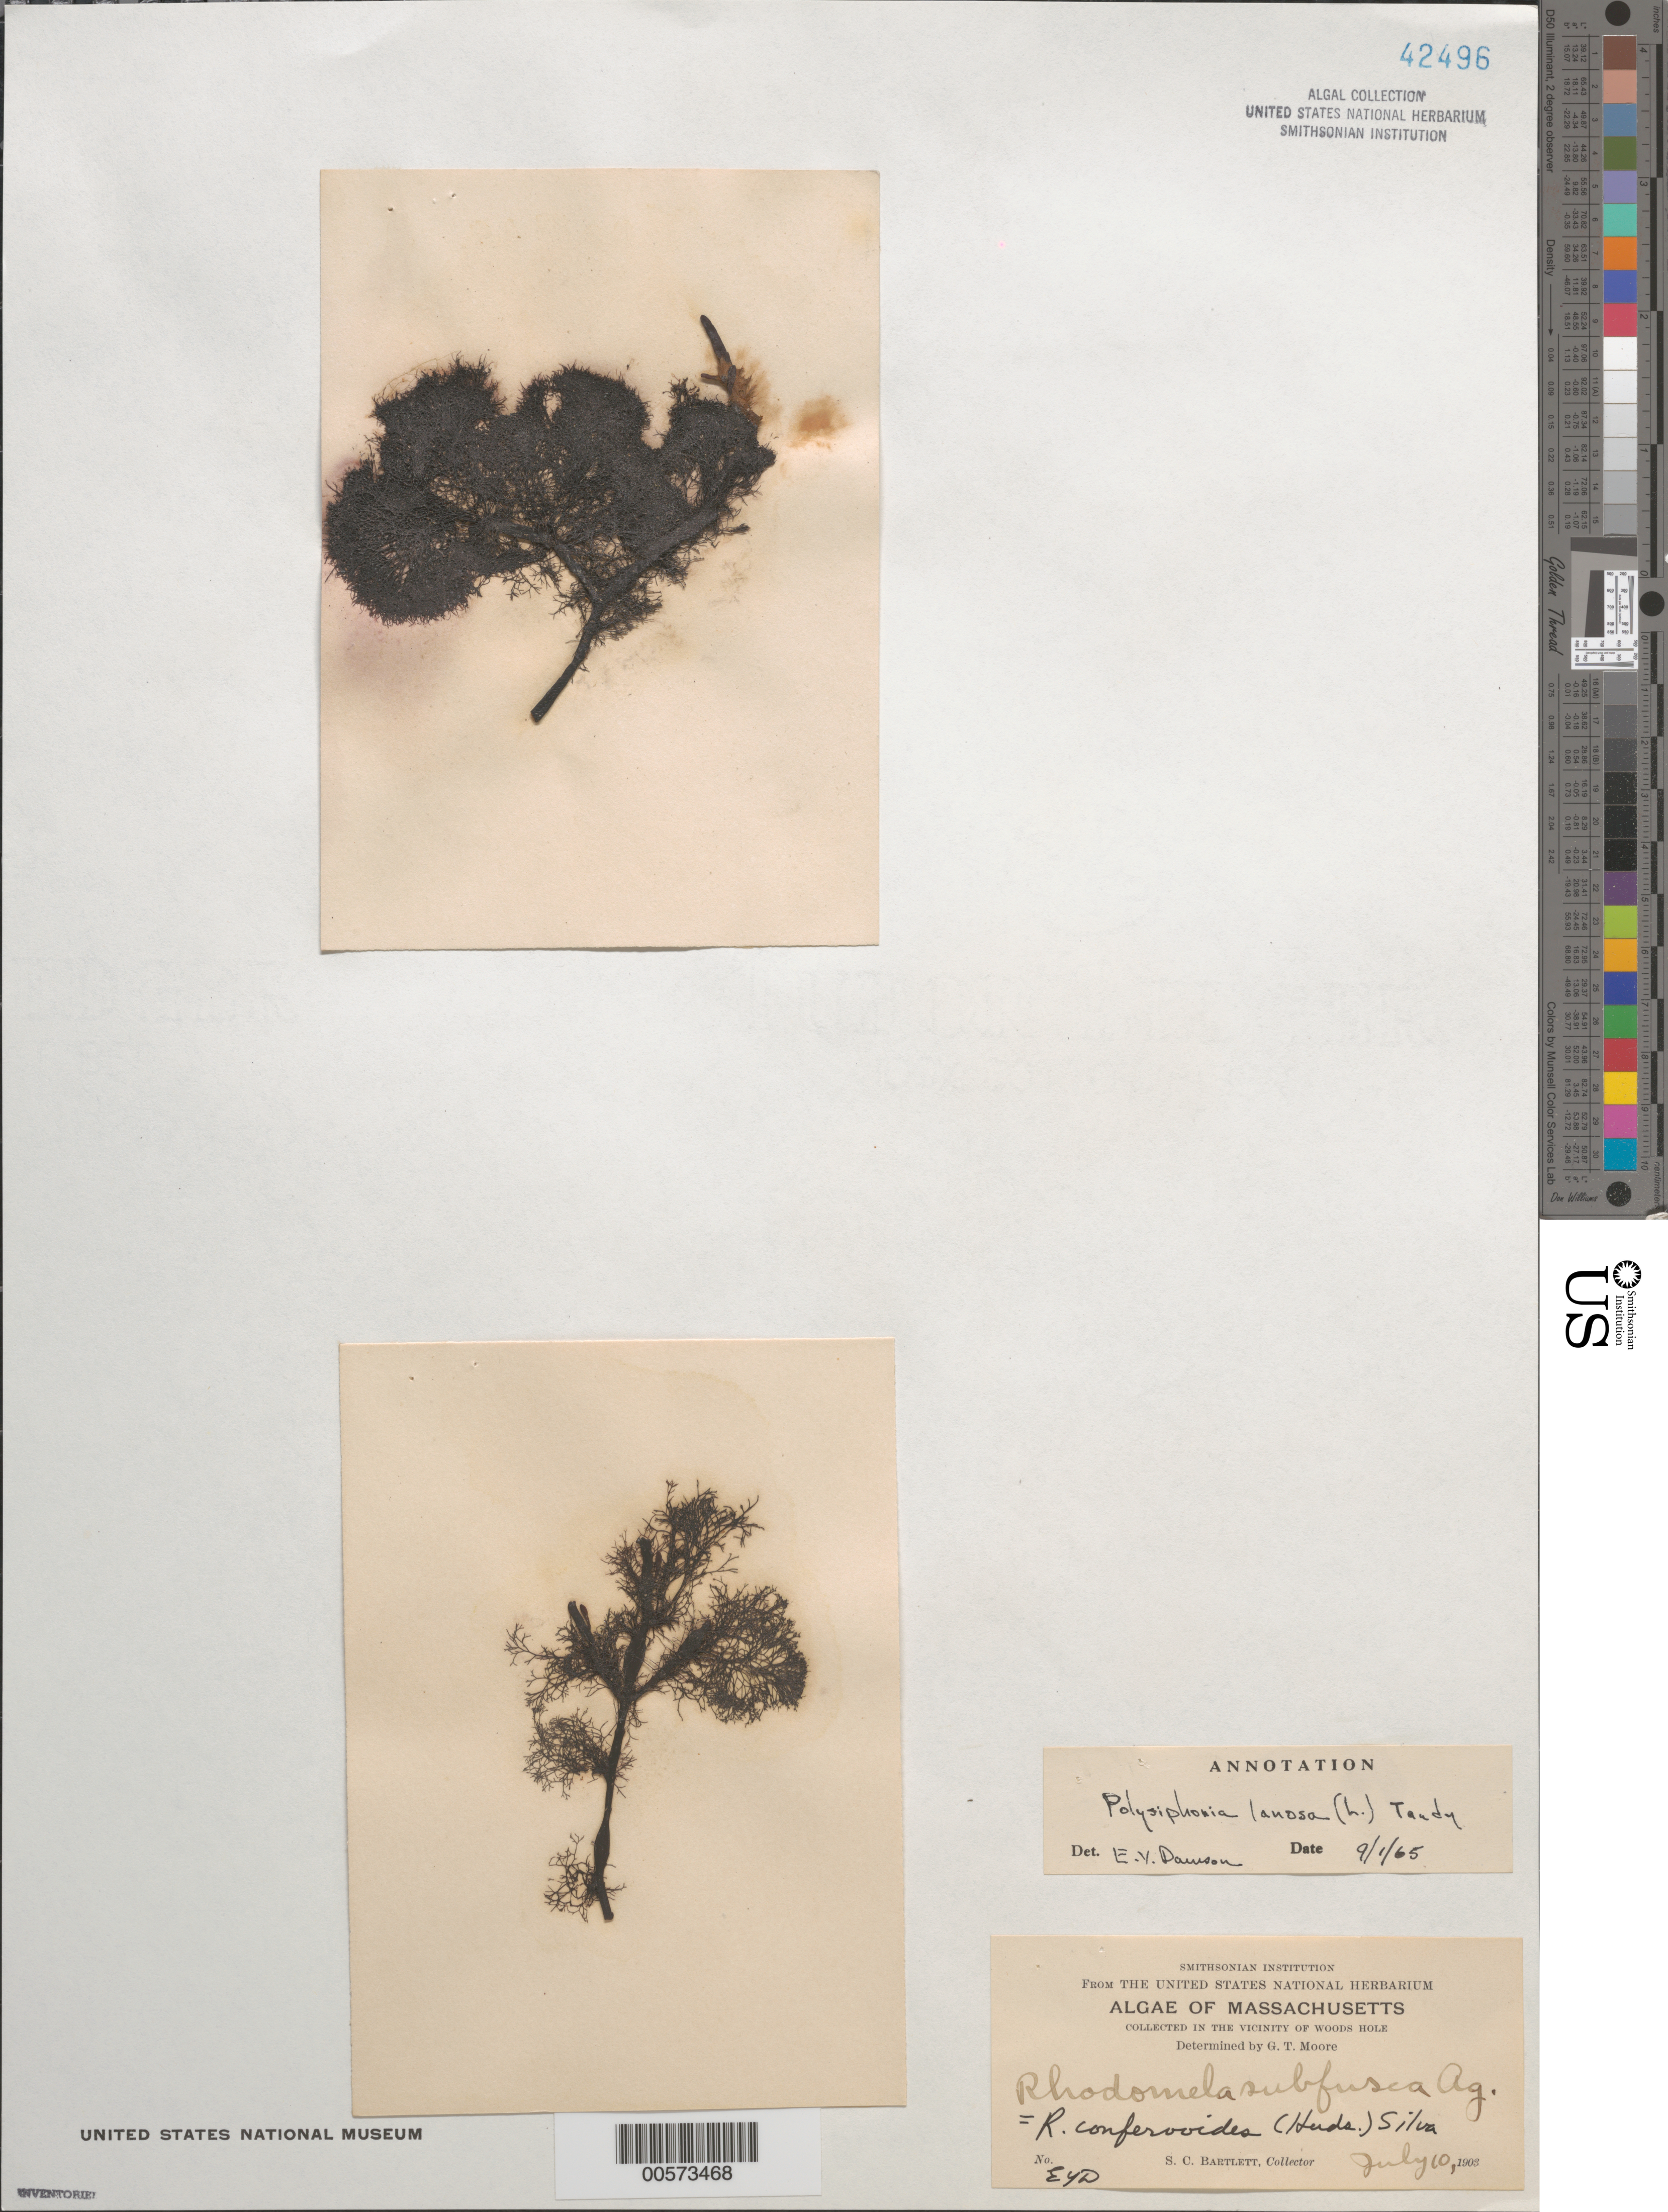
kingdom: Plantae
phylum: Rhodophyta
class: Florideophyceae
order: Ceramiales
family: Rhodomelaceae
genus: Vertebrata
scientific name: Vertebrata lanosa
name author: (L.) T.A. Chr.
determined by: Algae name updating Project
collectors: S. C. Bartlett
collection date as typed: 10 Jul 1903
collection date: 1903-07-10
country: United States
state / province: Massachusetts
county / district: Barnstable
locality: Woods Hole area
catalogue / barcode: US 42496